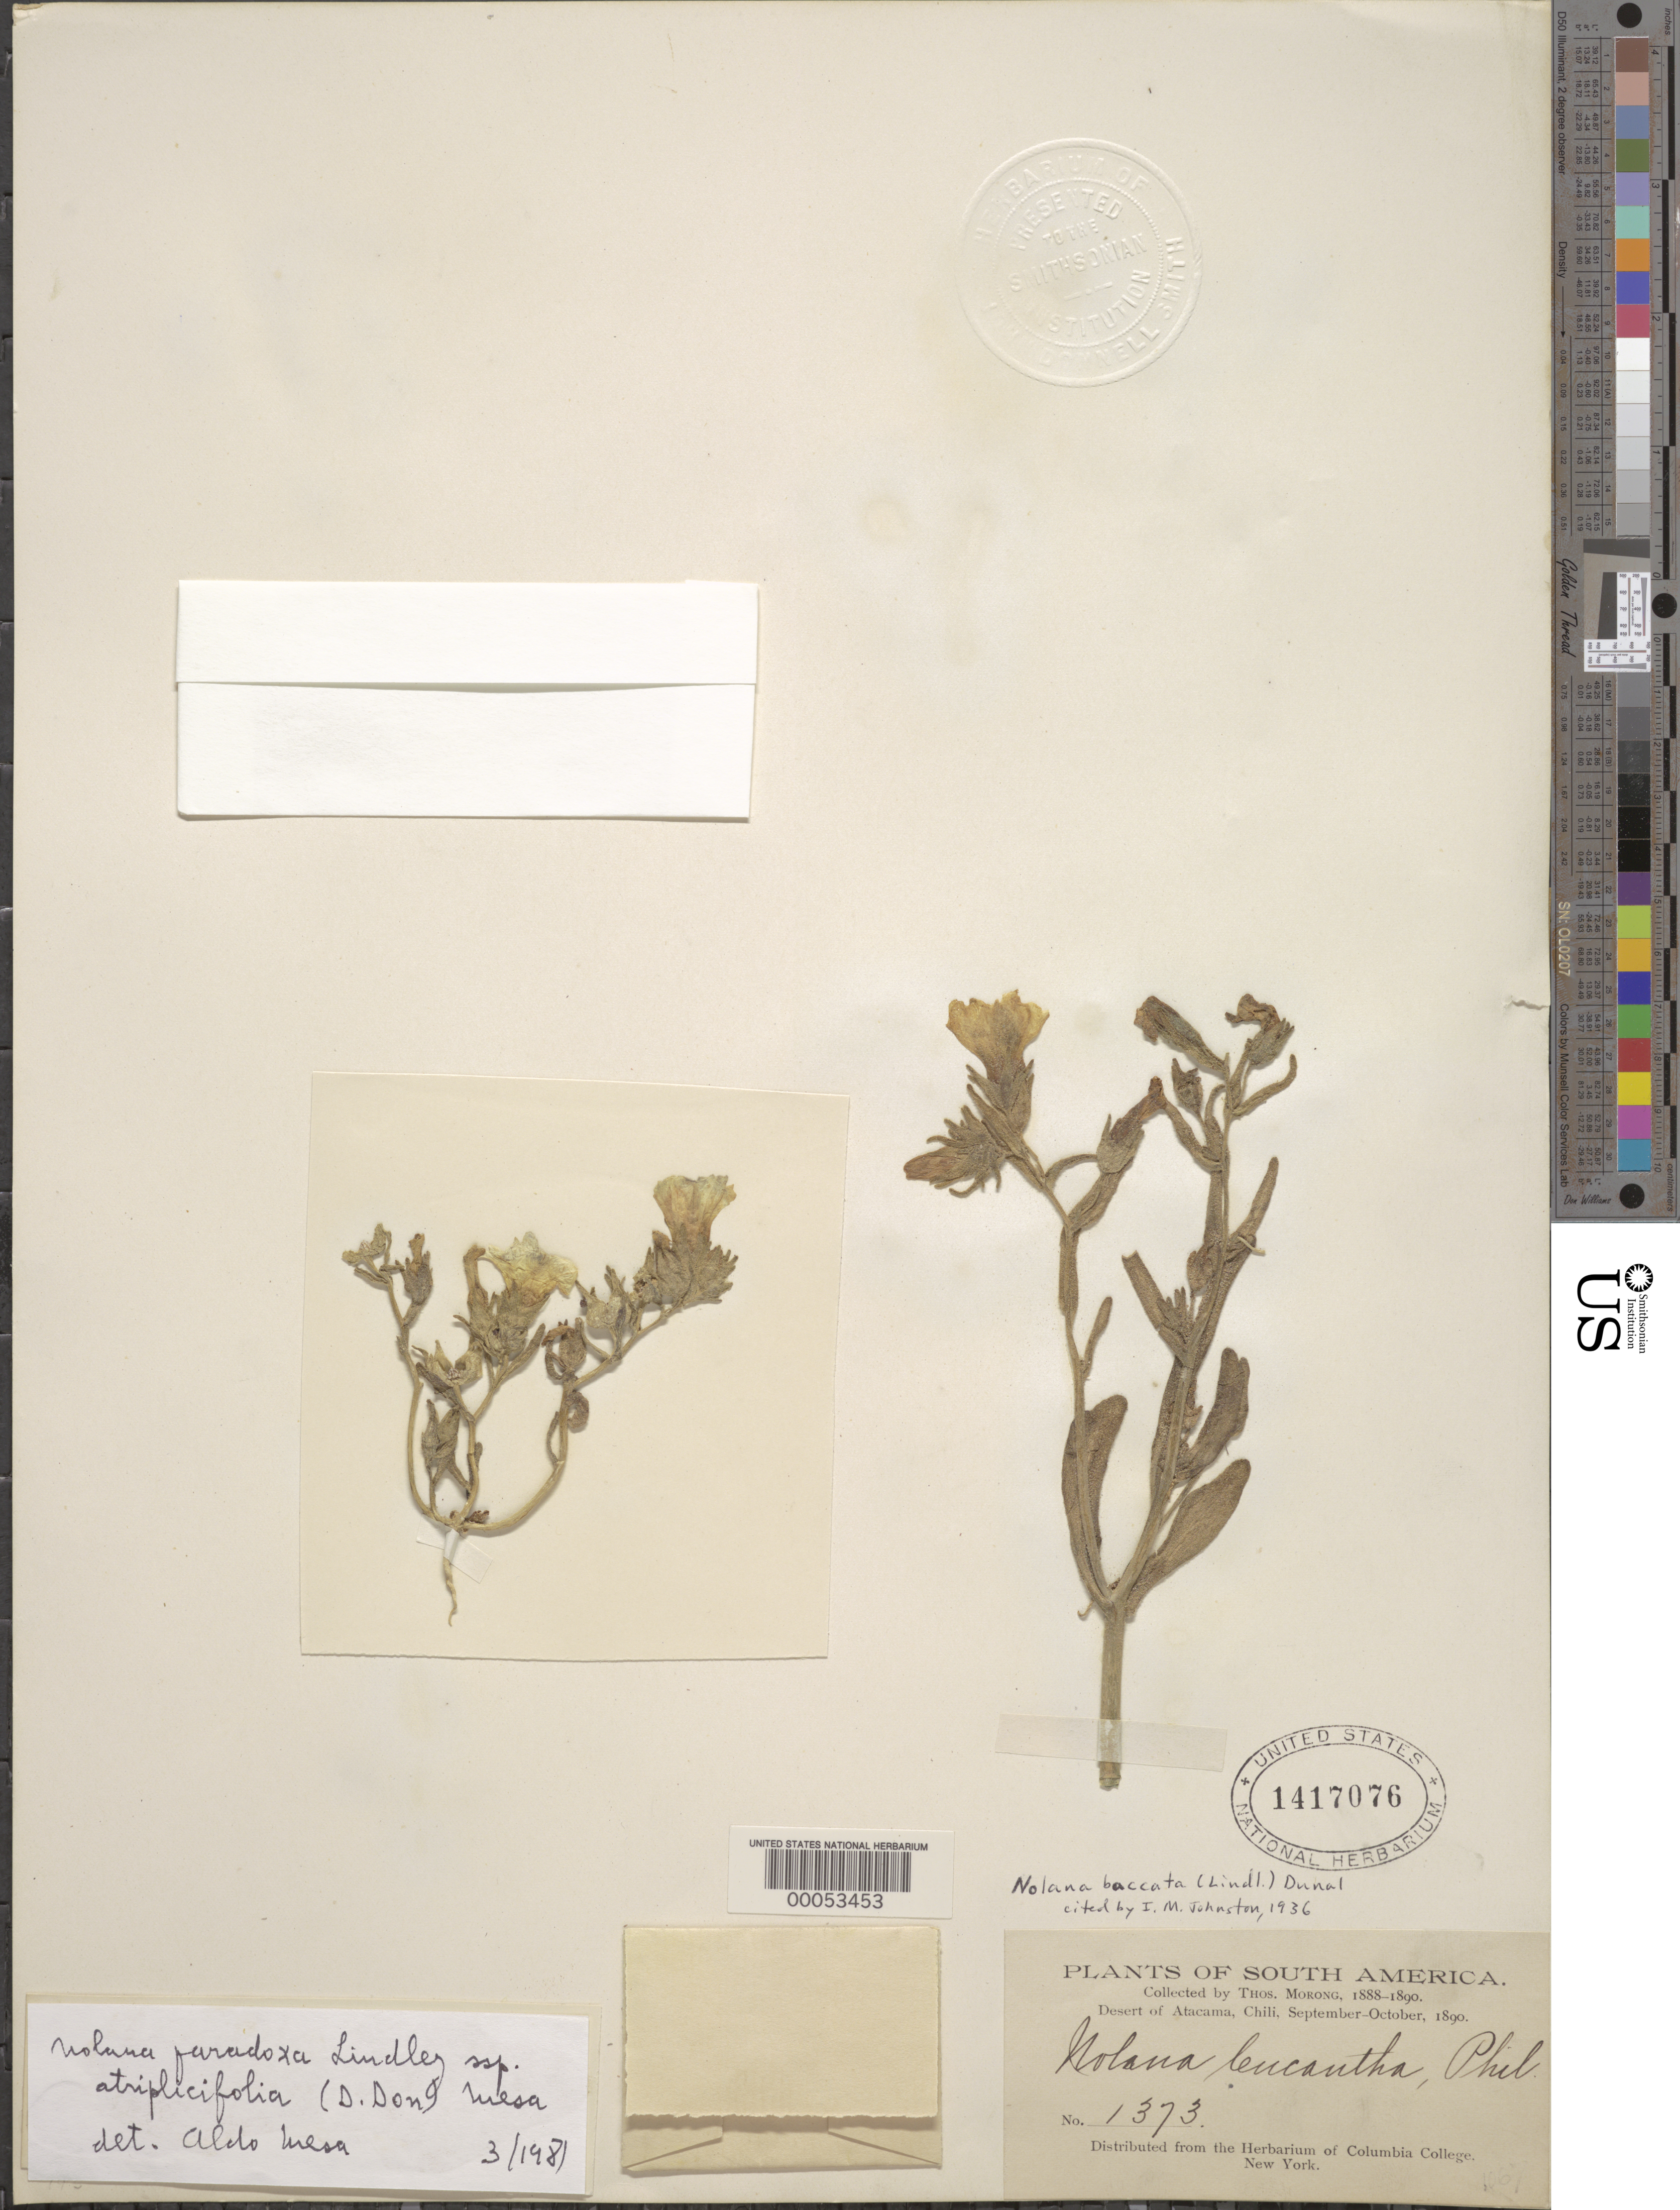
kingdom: Plantae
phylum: Tracheophyta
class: Magnoliopsida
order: Solanales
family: Solanaceae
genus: Nolana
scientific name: Nolana paradoxa subsp. atriplicifolia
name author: (Reider) Mesa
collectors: T. Morong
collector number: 1373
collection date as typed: Sep 1890 to -- Oct 1890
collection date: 1890-09/1890-10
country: Chile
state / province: Atacama (III)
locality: Desert of atacama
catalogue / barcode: US 1417076